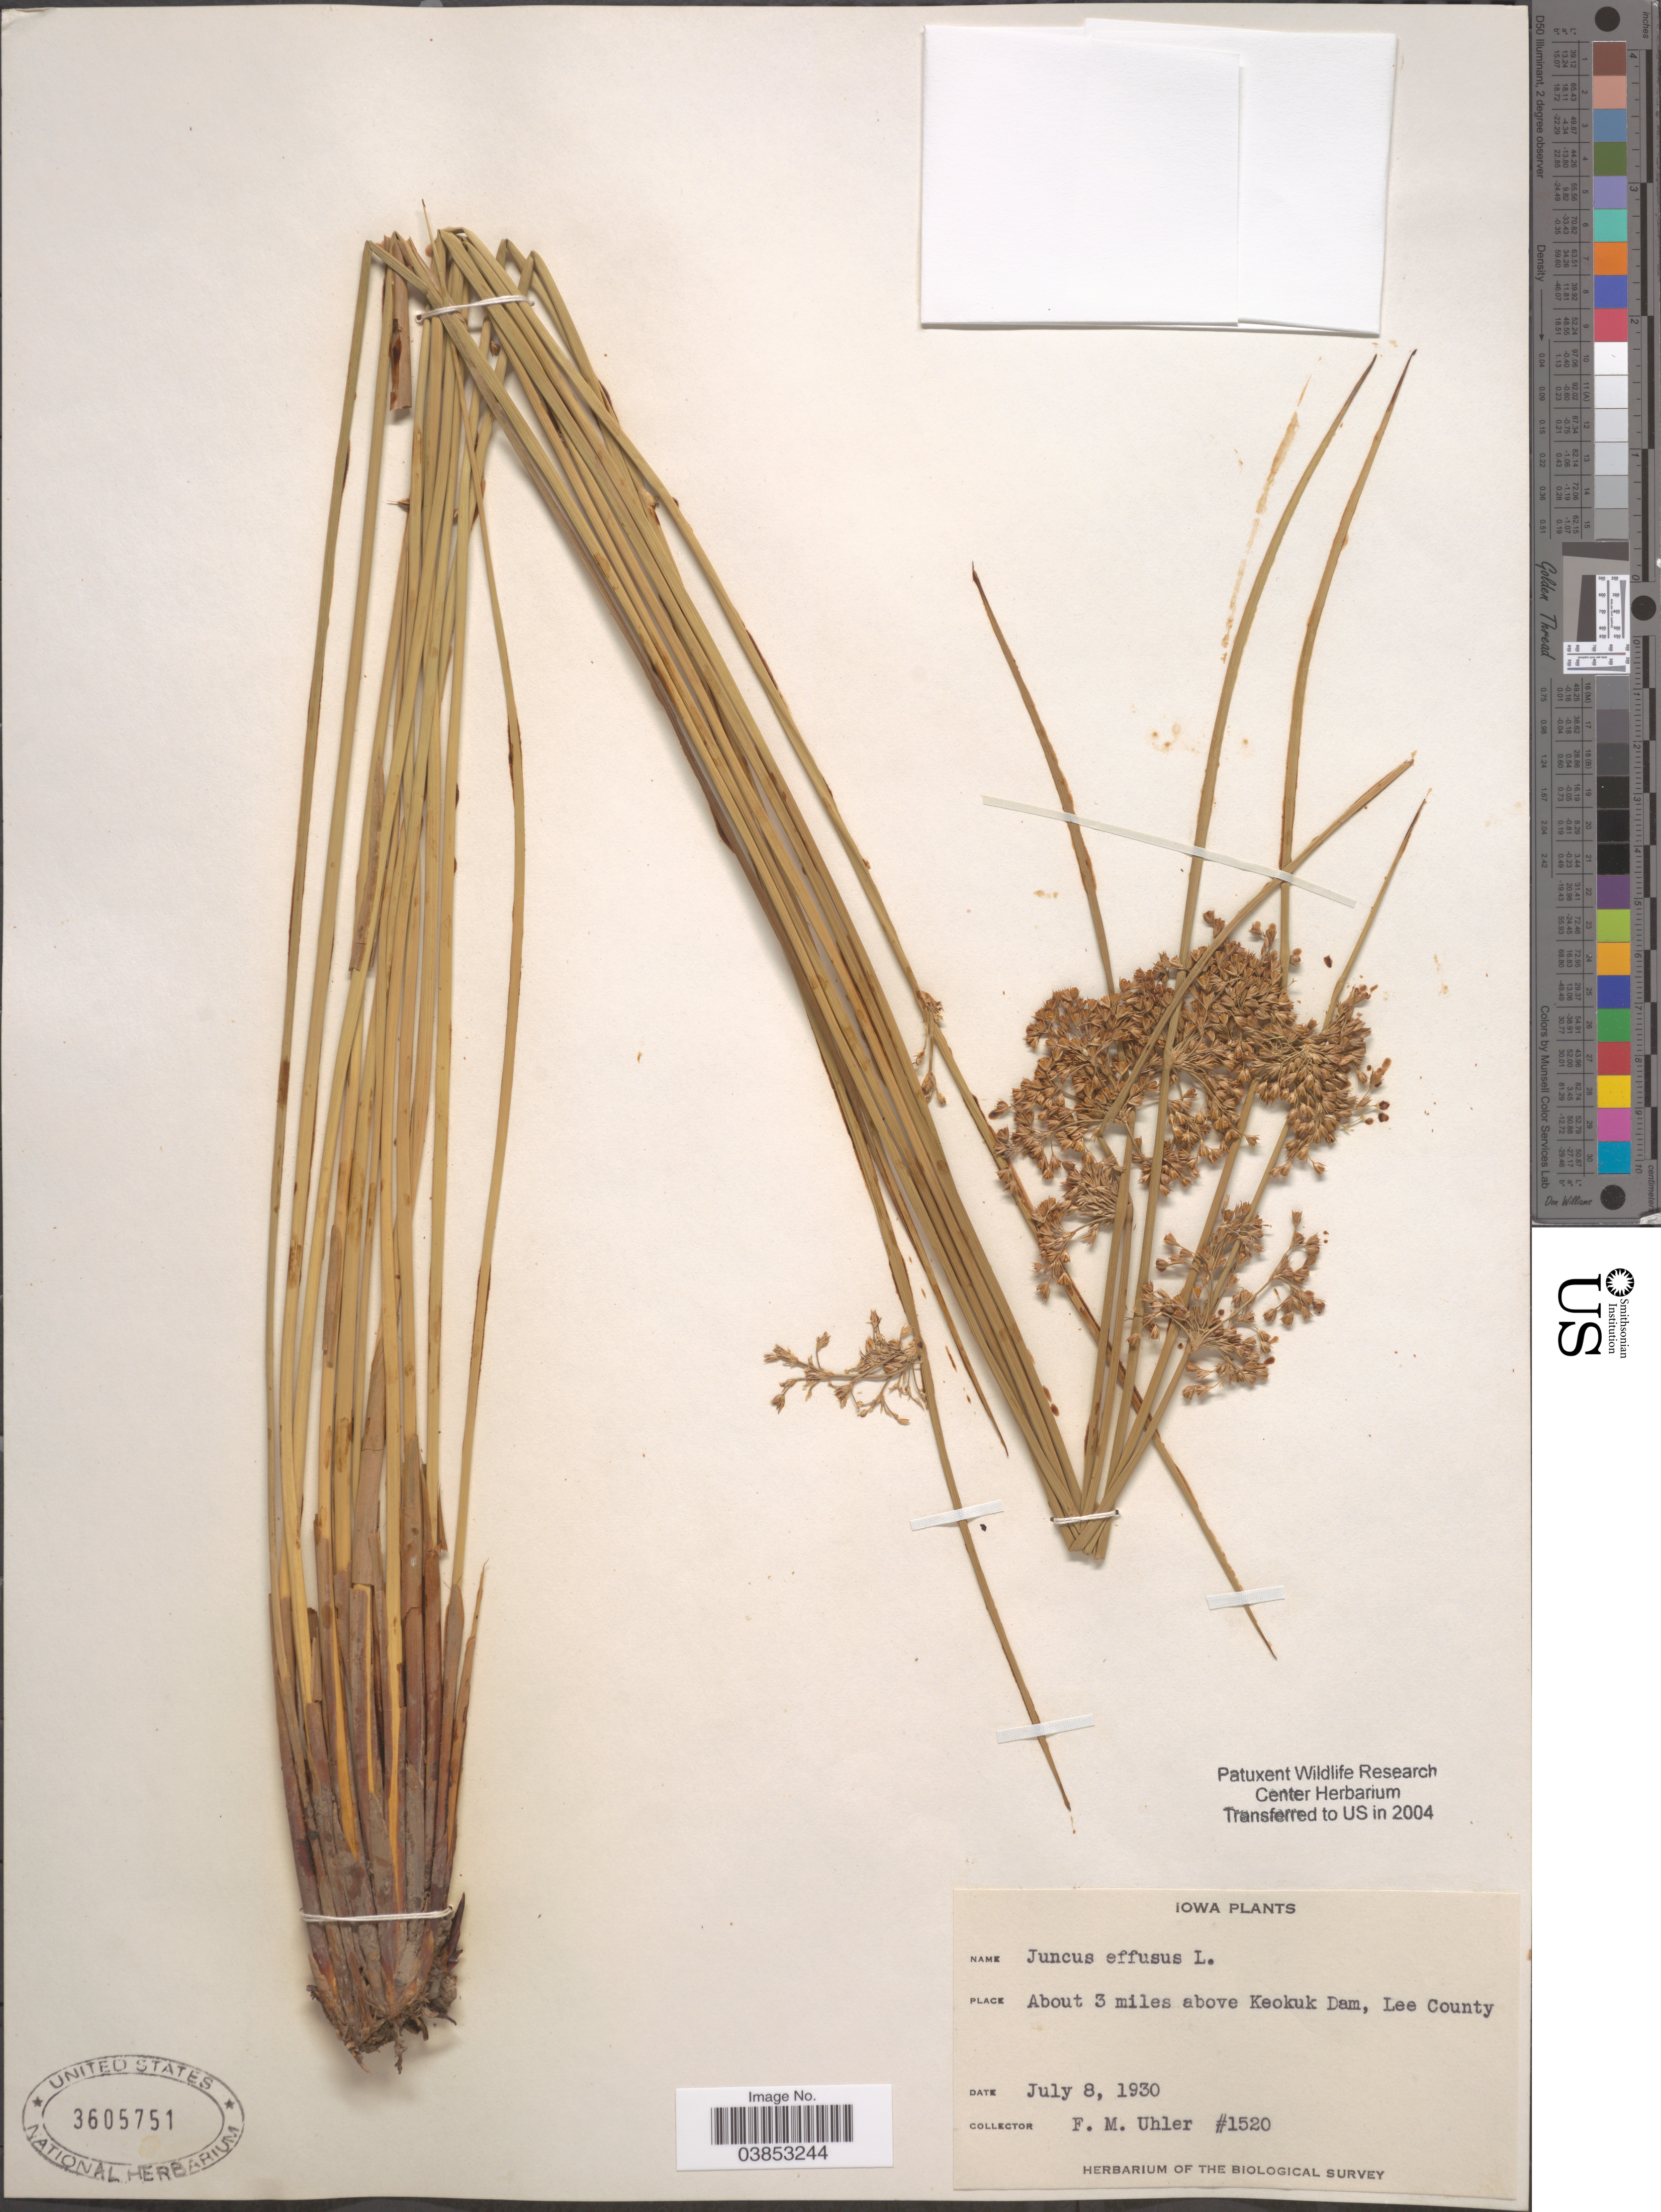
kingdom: Plantae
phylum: Tracheophyta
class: Liliopsida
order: Poales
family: Juncaceae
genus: Juncus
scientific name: Juncus effusus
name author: L.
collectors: F. M. Uhler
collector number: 1520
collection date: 1930-07-08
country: United States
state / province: Iowa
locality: About 3 miles above Keokuk Dam, Lee County.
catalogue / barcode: US 3605751